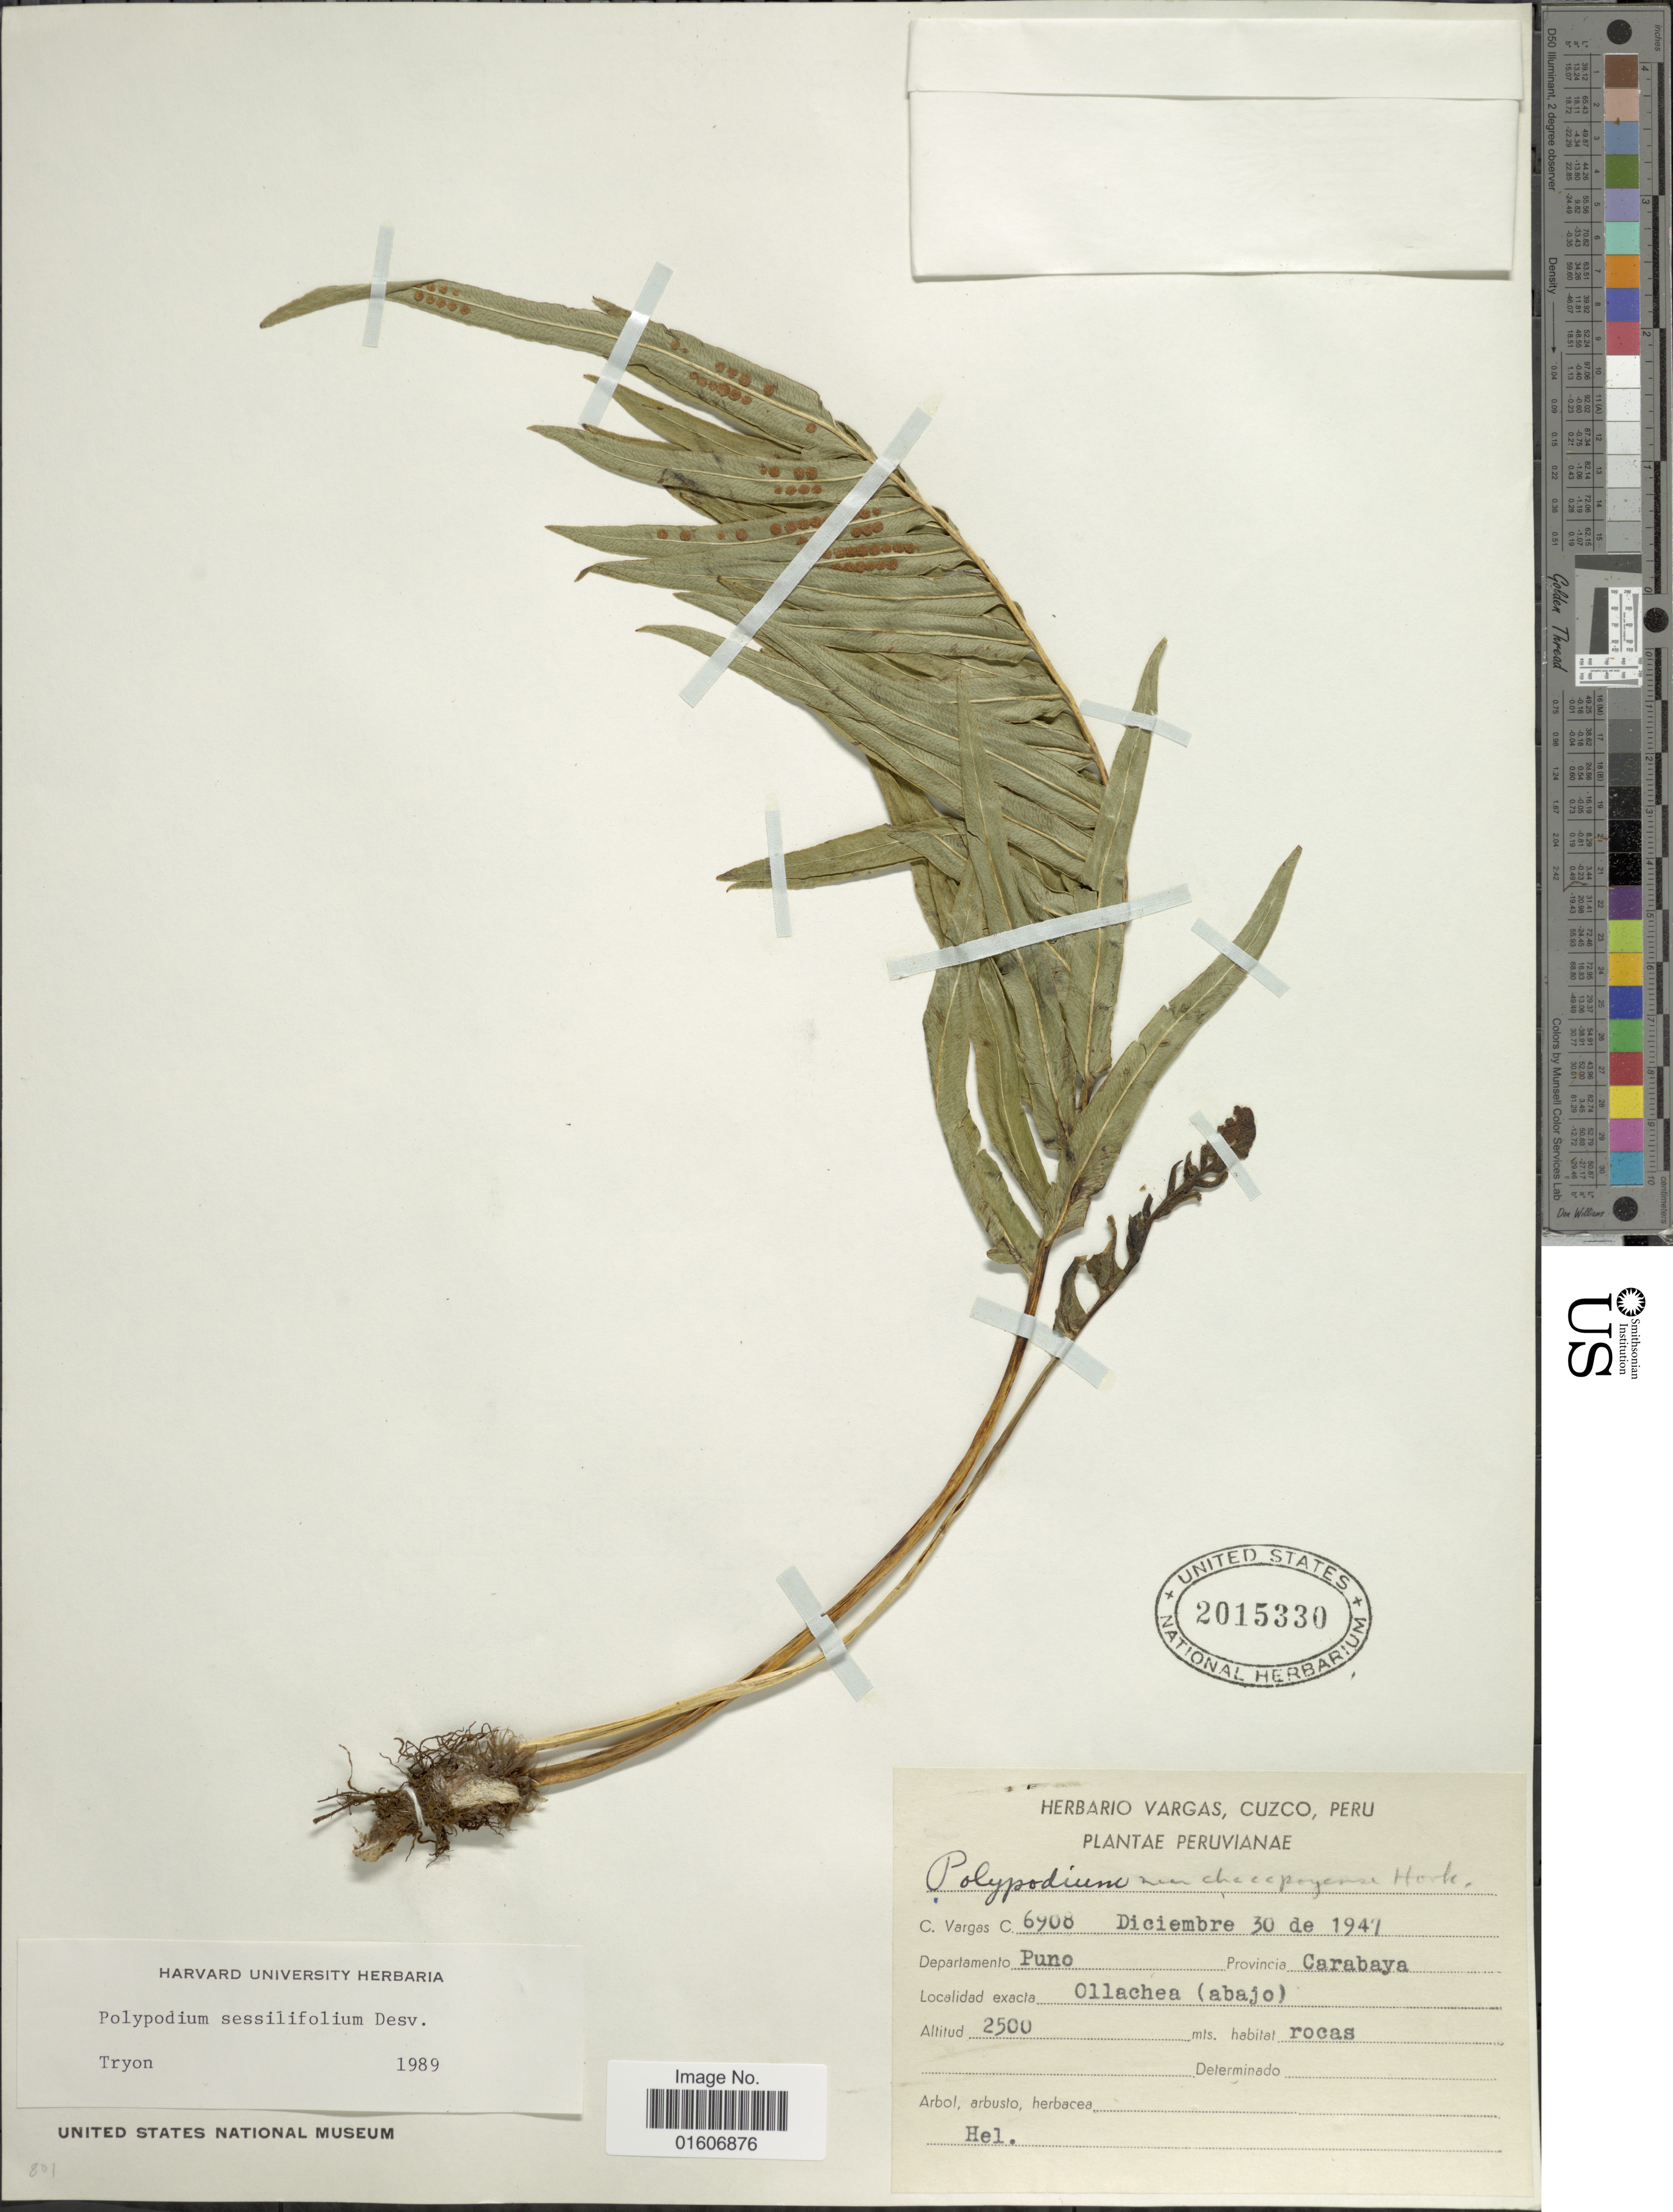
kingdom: Plantae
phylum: Tracheophyta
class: Polypodiopsida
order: Polypodiales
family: Polypodiaceae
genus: Serpocaulon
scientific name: Serpocaulon sessilifolium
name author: (Desv.) A.R. Sm.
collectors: C. Vargas Calderón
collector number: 6908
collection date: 1947-12-30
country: Peru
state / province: Puno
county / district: Carabaya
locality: Departamento Puno, Provincia Carabaya, Ollachea (abajo)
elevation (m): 2500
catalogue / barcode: US 2015330